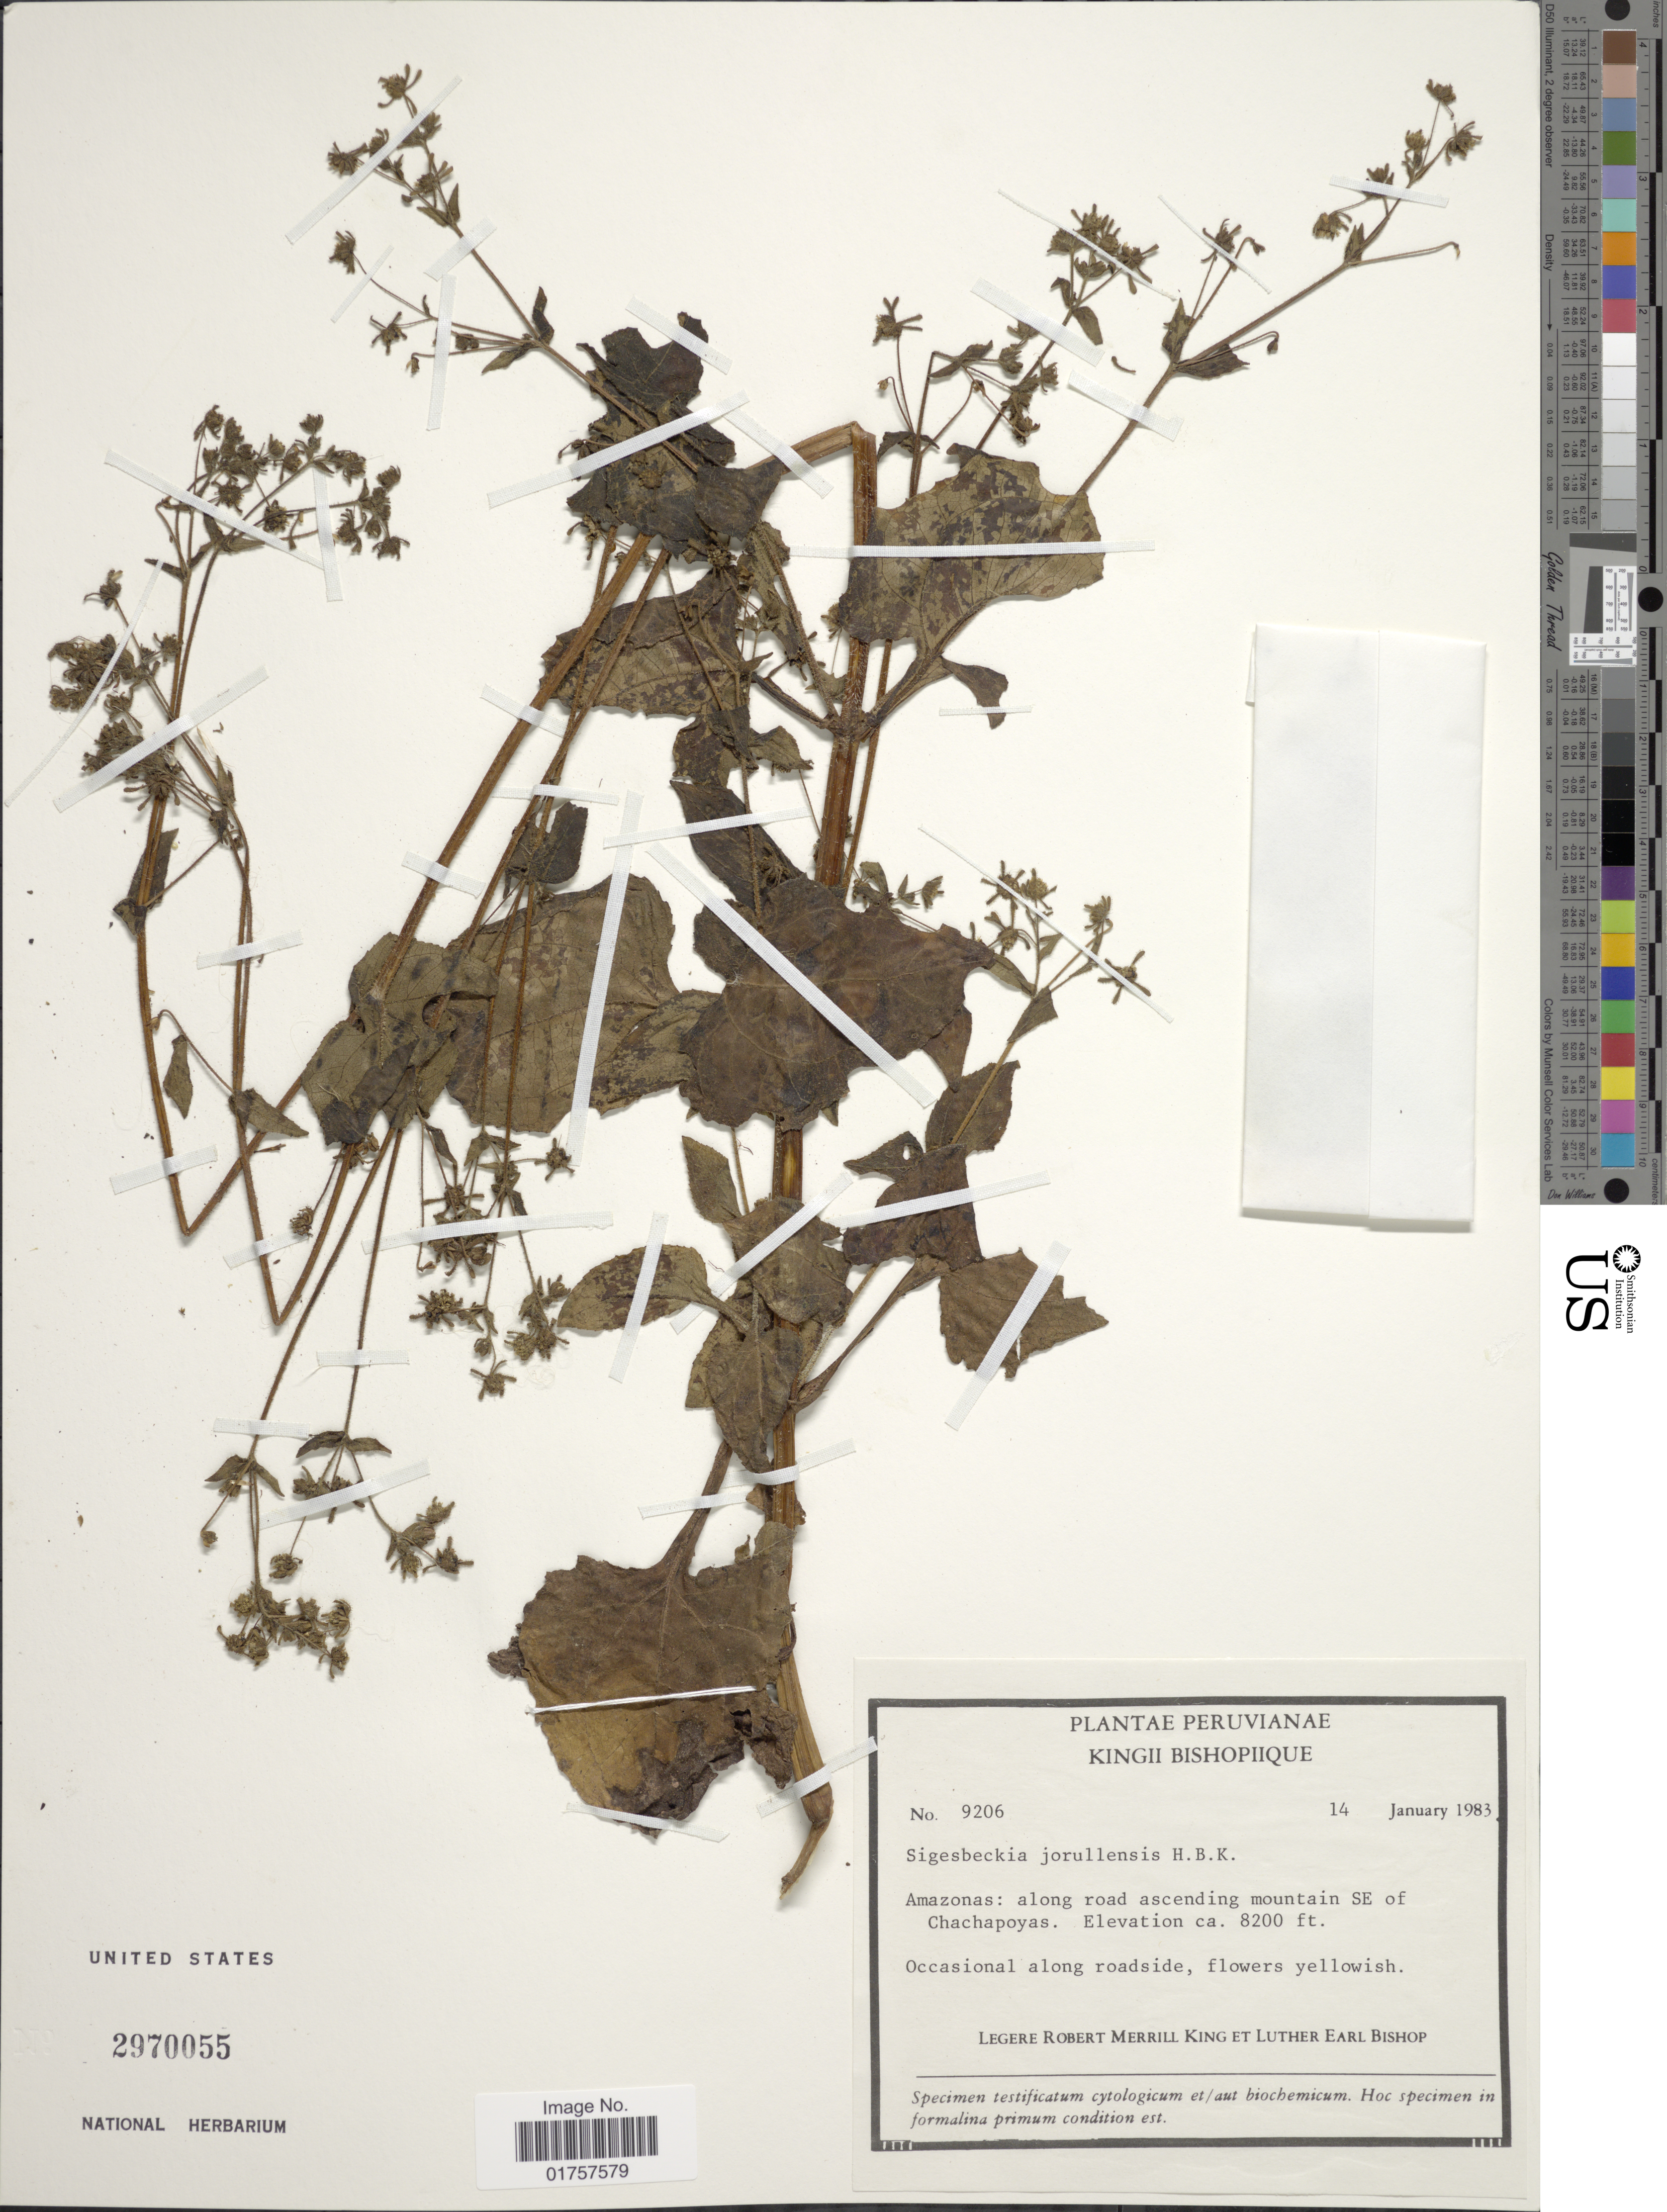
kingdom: Plantae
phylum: Tracheophyta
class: Magnoliopsida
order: Asterales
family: Asteraceae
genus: Sigesbeckia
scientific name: Sigesbeckia agrestis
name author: Poepp.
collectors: R. M. King & L. E. Bishop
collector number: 9206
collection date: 1983-01-14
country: Peru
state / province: Amazonas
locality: Along road ascending mountain SE of Chachapoyas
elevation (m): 2499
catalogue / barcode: US 2970055